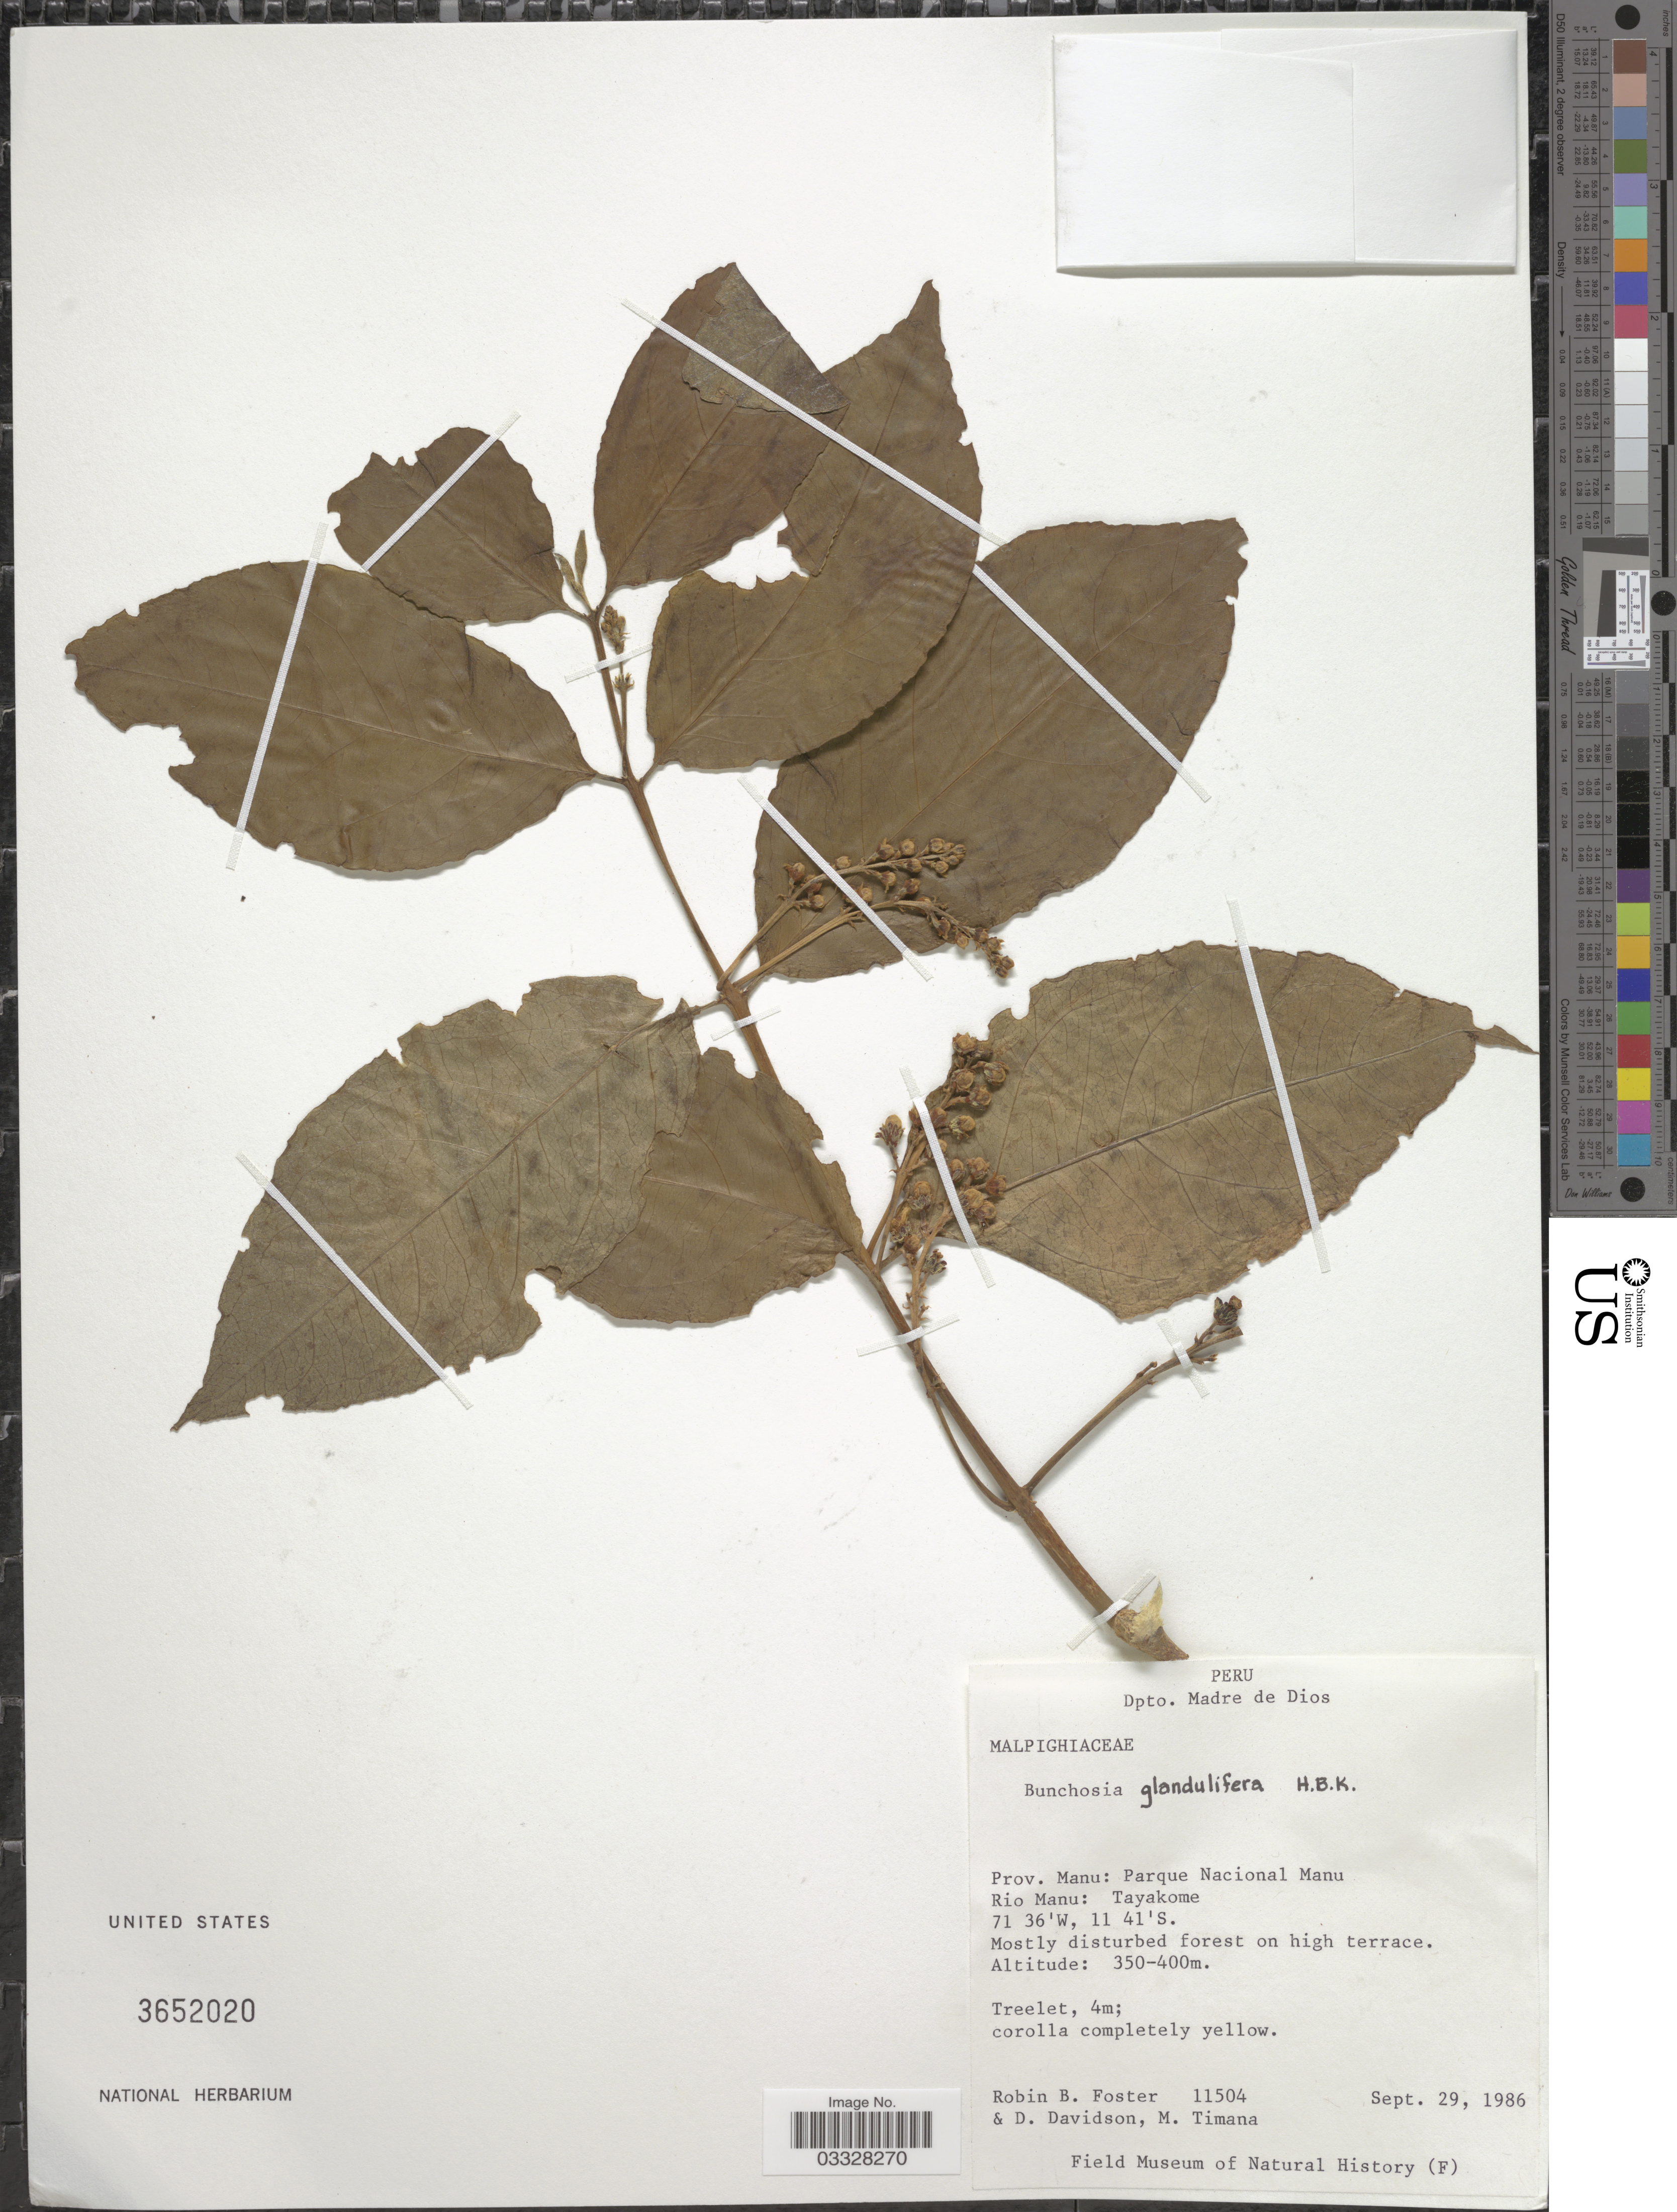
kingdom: Plantae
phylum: Tracheophyta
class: Magnoliopsida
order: Malpighiales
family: Malpighiaceae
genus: Bunchosia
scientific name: Bunchosia glandulifera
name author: (Jacq.) Kunth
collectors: R. B. Foster, D. Davidson & M. E. Timaná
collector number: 11504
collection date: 1986-09-29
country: Peru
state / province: Madre de Dios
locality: Dpto. Madre de Dios. Prov. Manu: Parque Nacional Manu. Rio Manu: Tayakome.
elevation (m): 350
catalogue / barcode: US 3652020